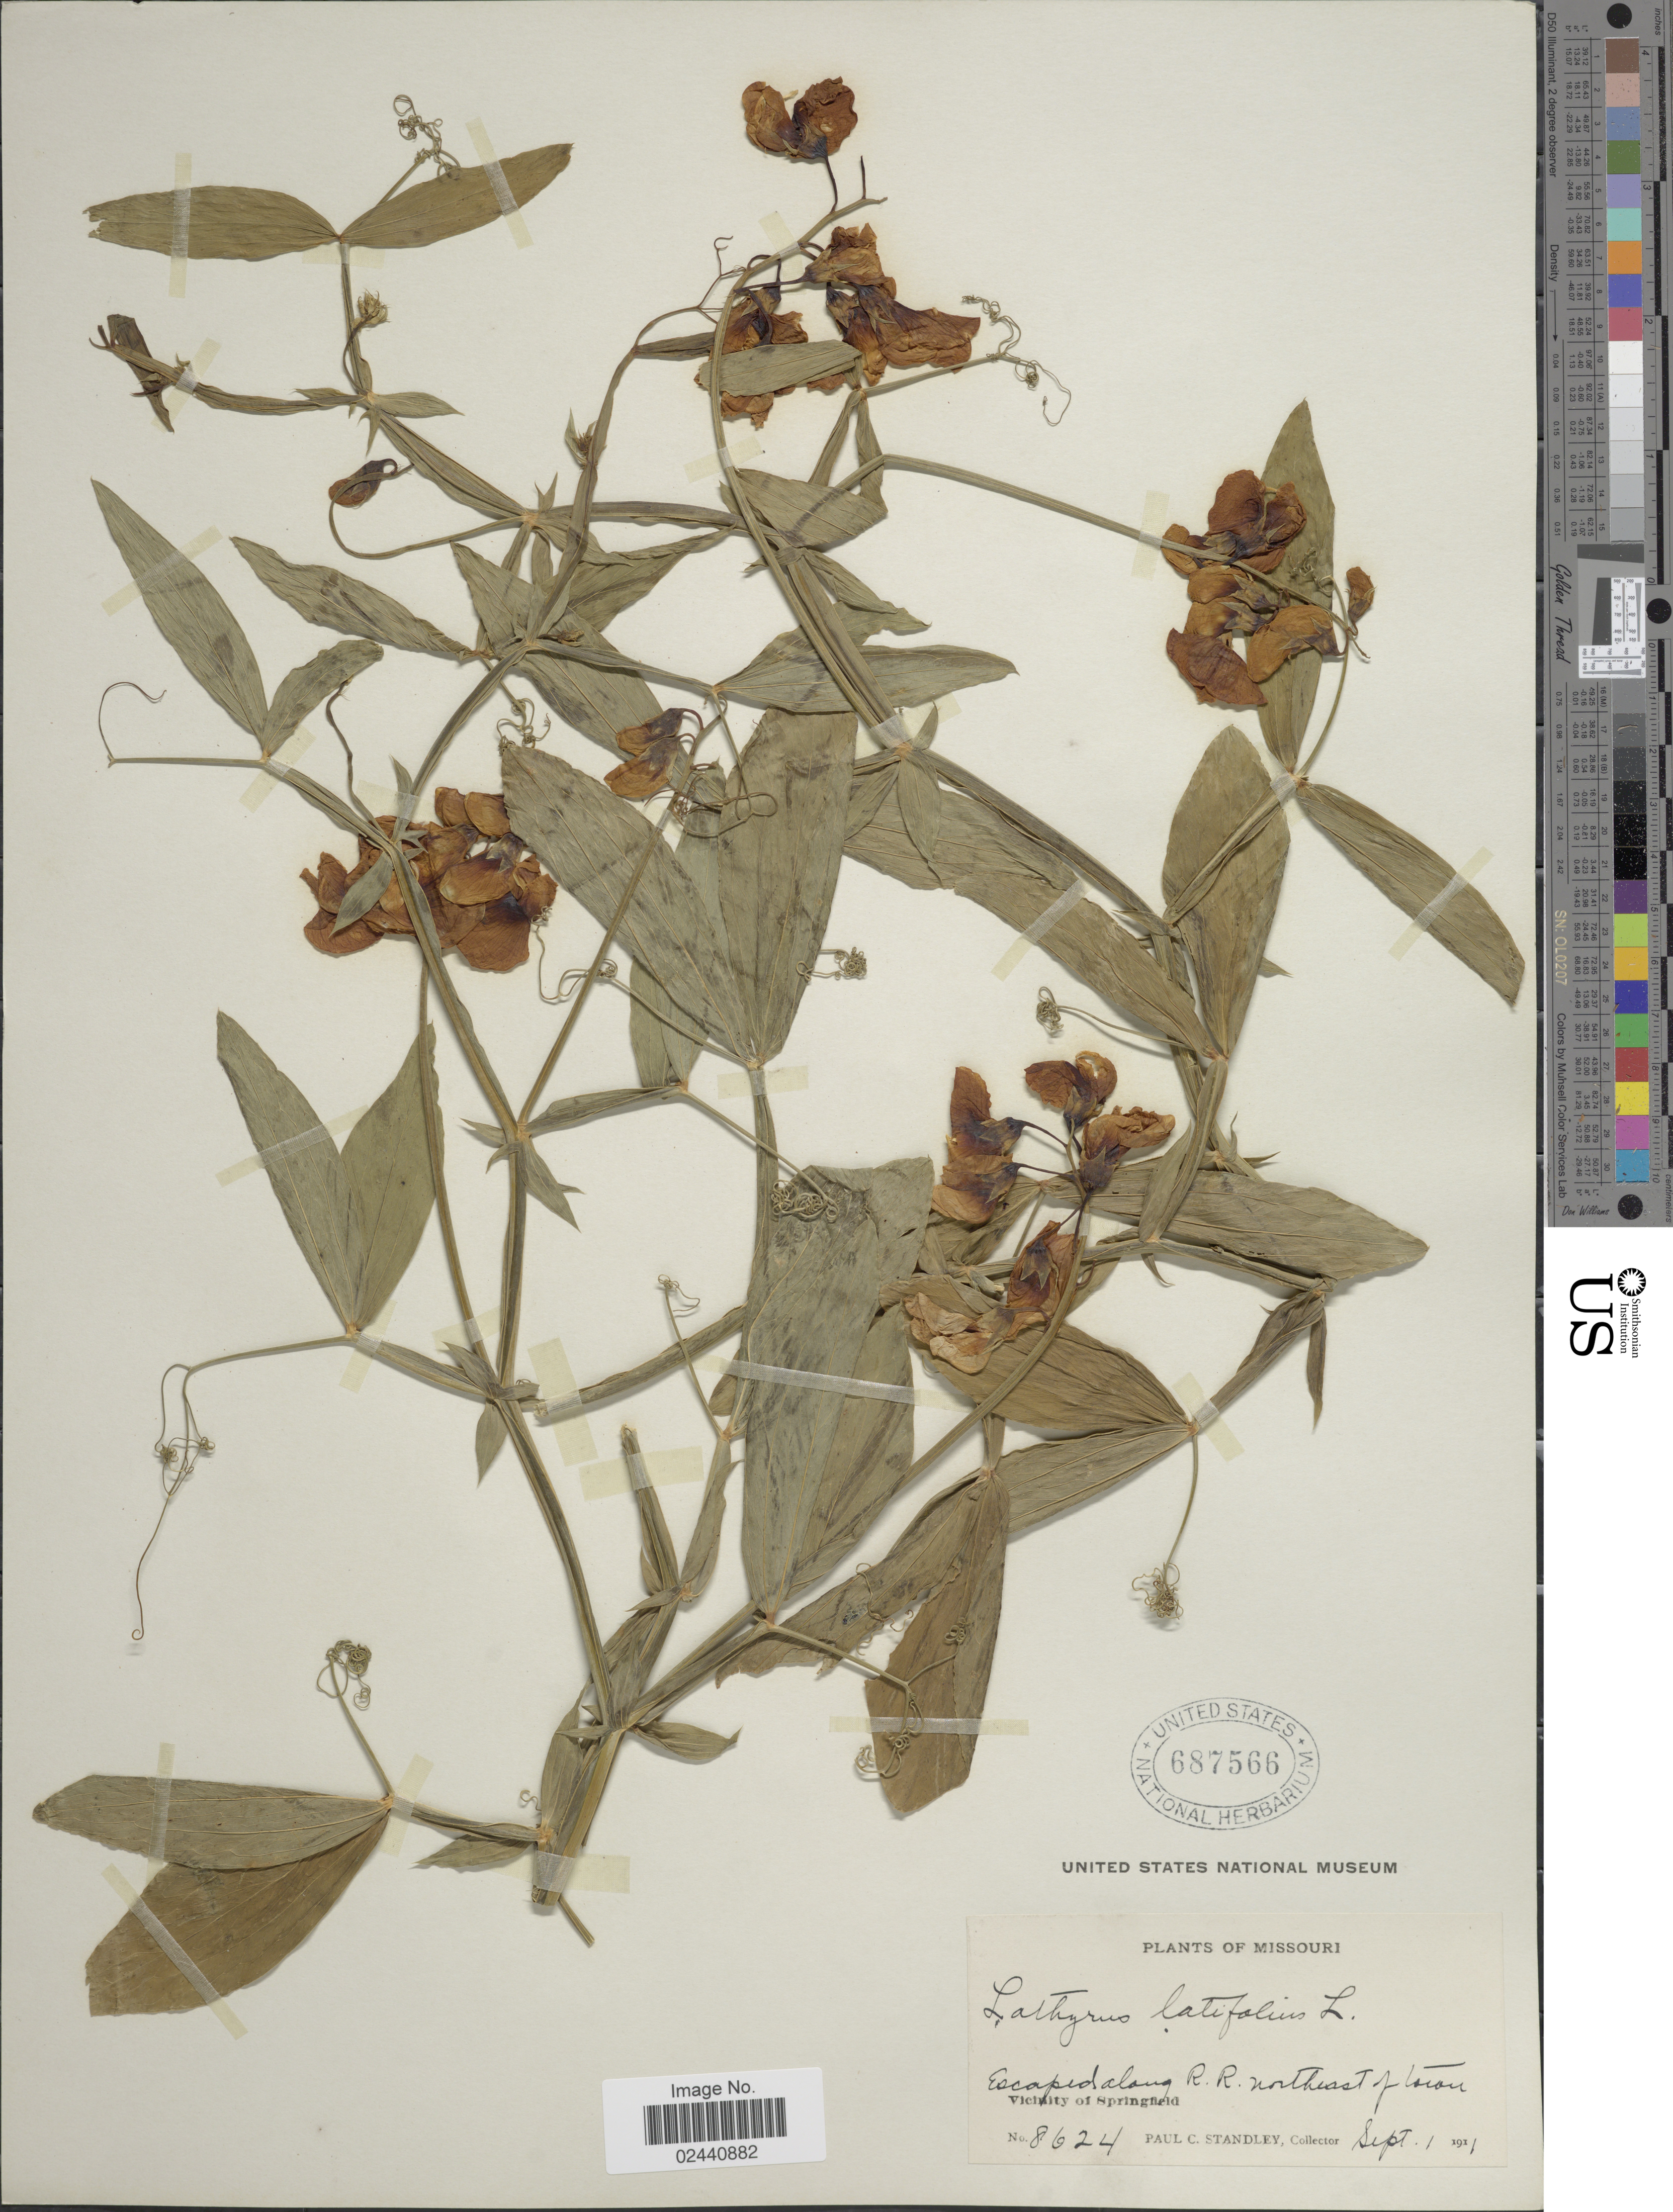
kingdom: Plantae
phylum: Tracheophyta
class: Magnoliopsida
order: Fabales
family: Fabaceae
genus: Lathyrus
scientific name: Lathyrus latifolius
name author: L.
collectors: P. C. Standley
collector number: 8624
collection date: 1911-09-01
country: United States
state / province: Missouri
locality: Escaped along R.R. northeast of Town, Vicinity of Springfield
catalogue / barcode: US 687566